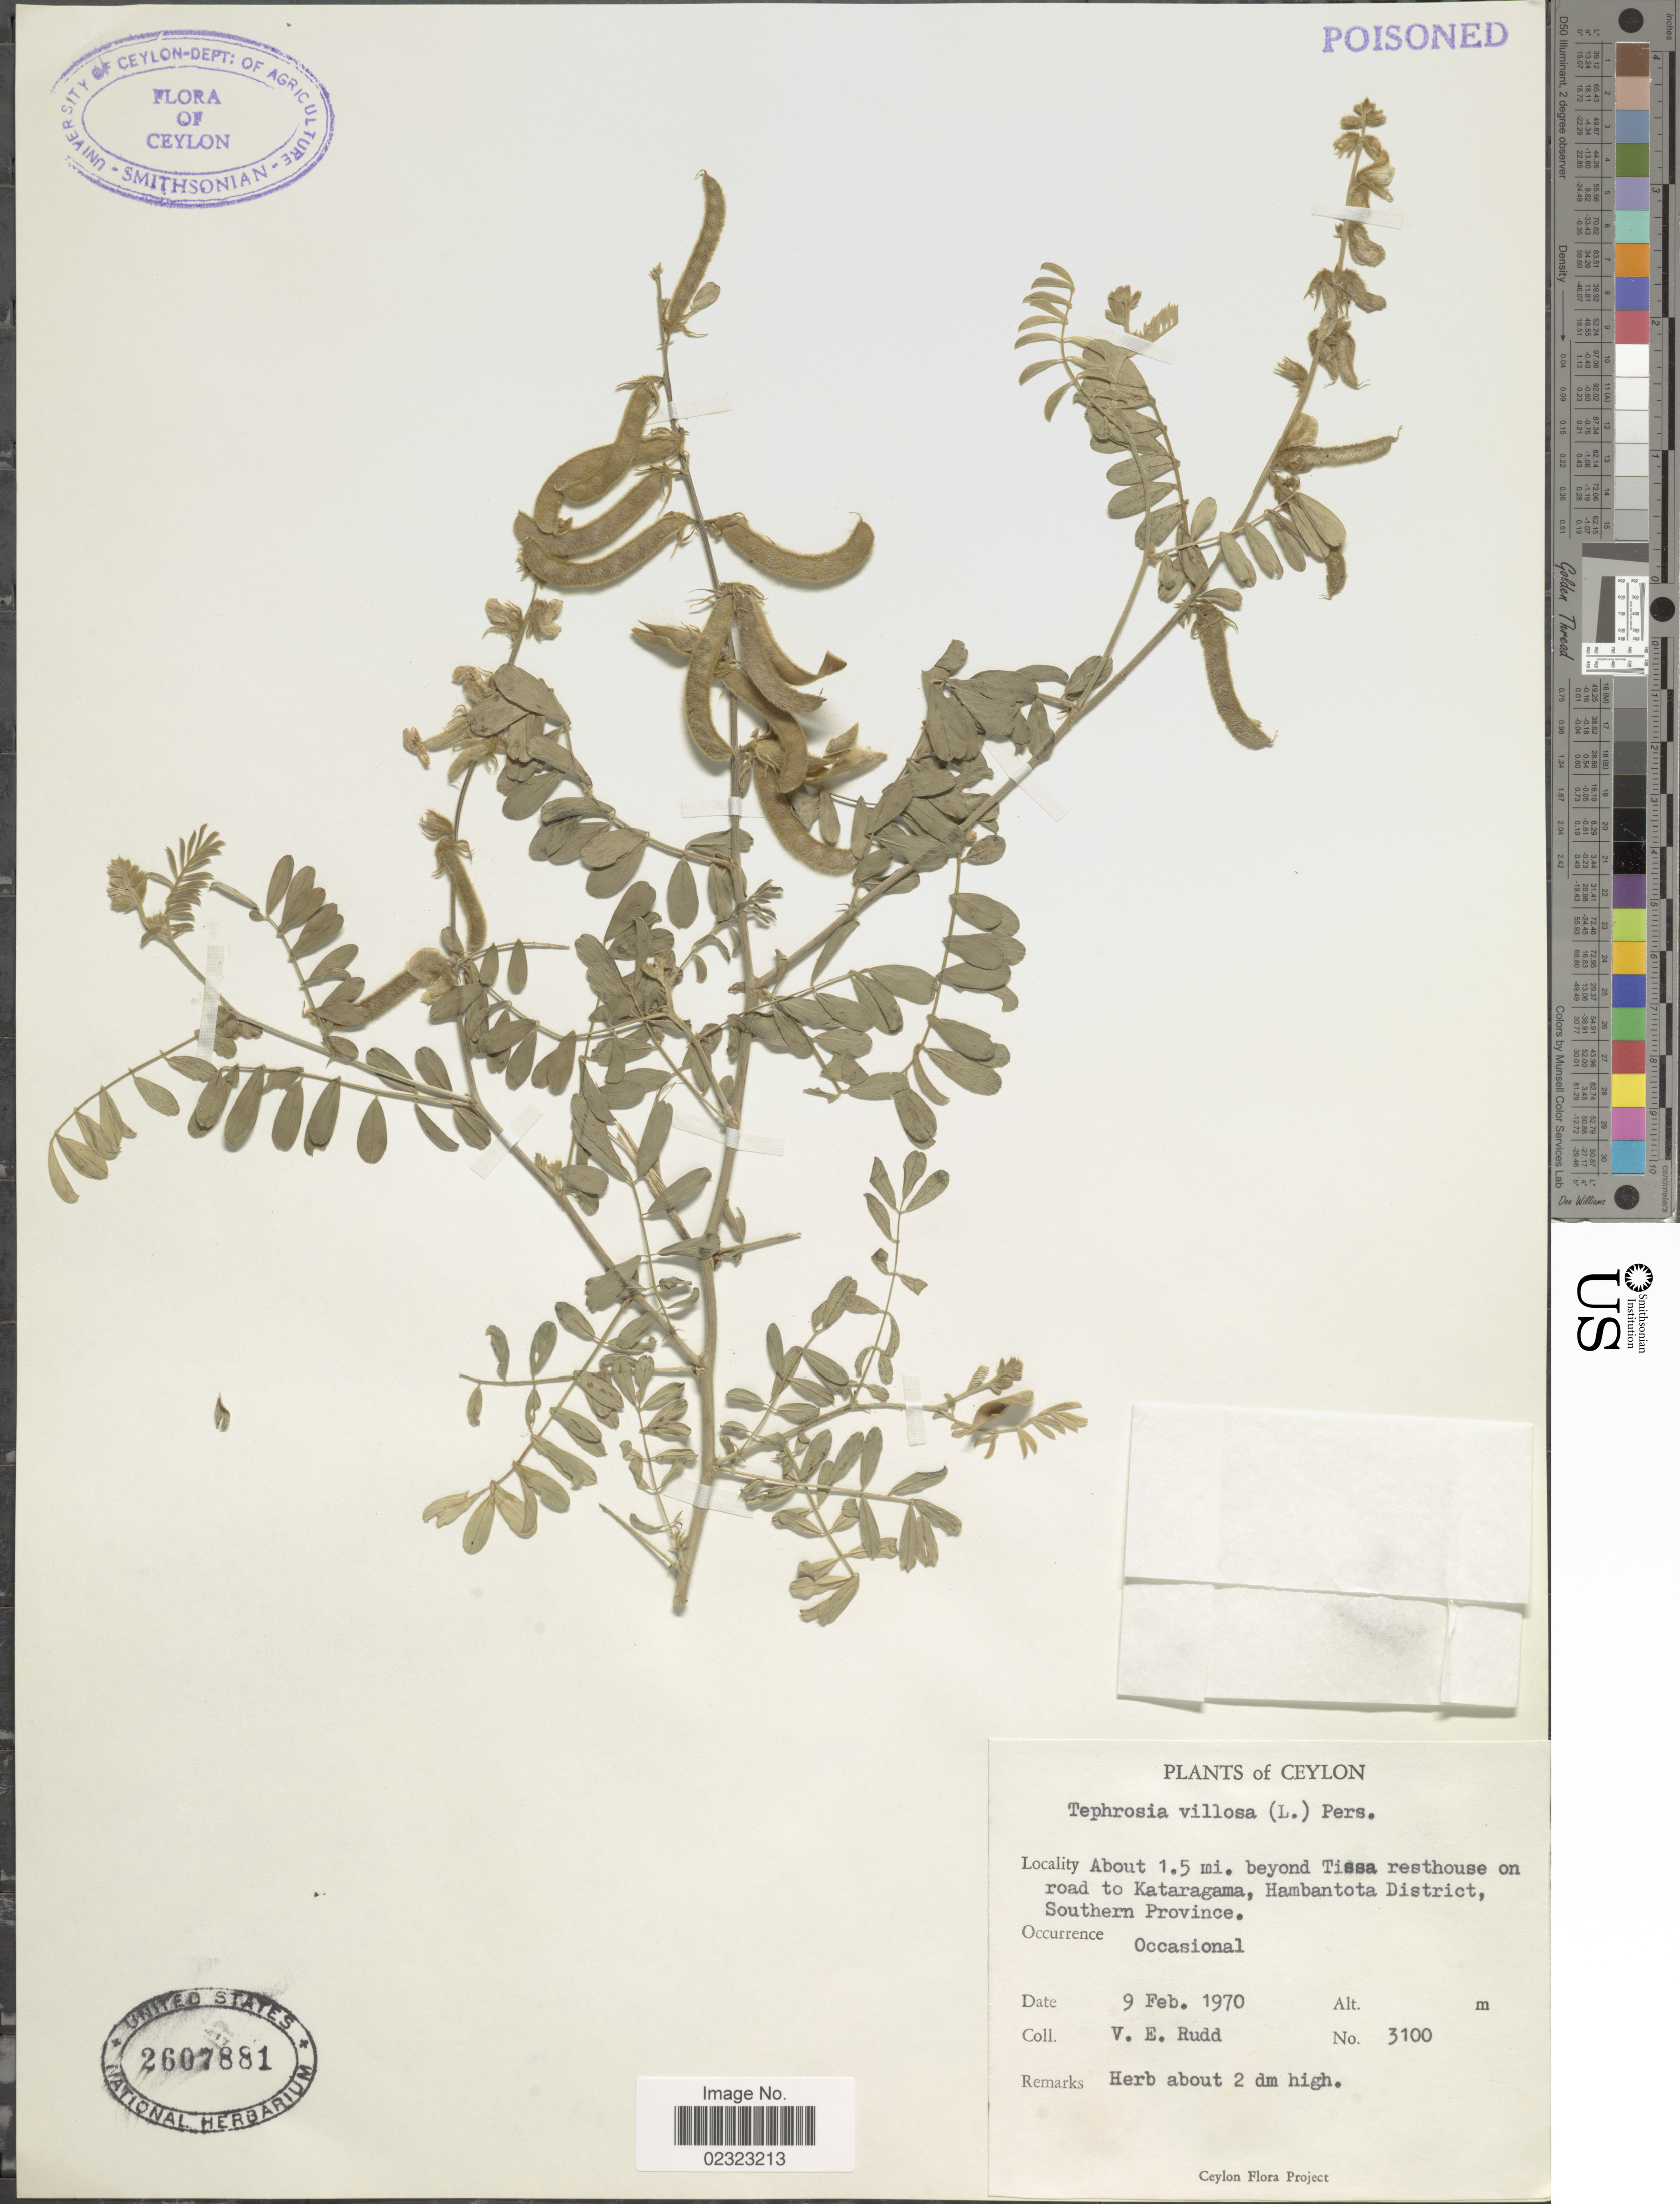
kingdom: Plantae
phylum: Tracheophyta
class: Magnoliopsida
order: Fabales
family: Fabaceae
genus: Tephrosia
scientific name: Tephrosia villosa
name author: Pers.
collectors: V. E. Rudd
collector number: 3100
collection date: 1970-02-09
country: Sri Lanka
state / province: Southern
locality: Ceylon. About 1.5 mi. beyond Tissa resthouse on road to Kataragama, Hambantota District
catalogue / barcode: US 2607881